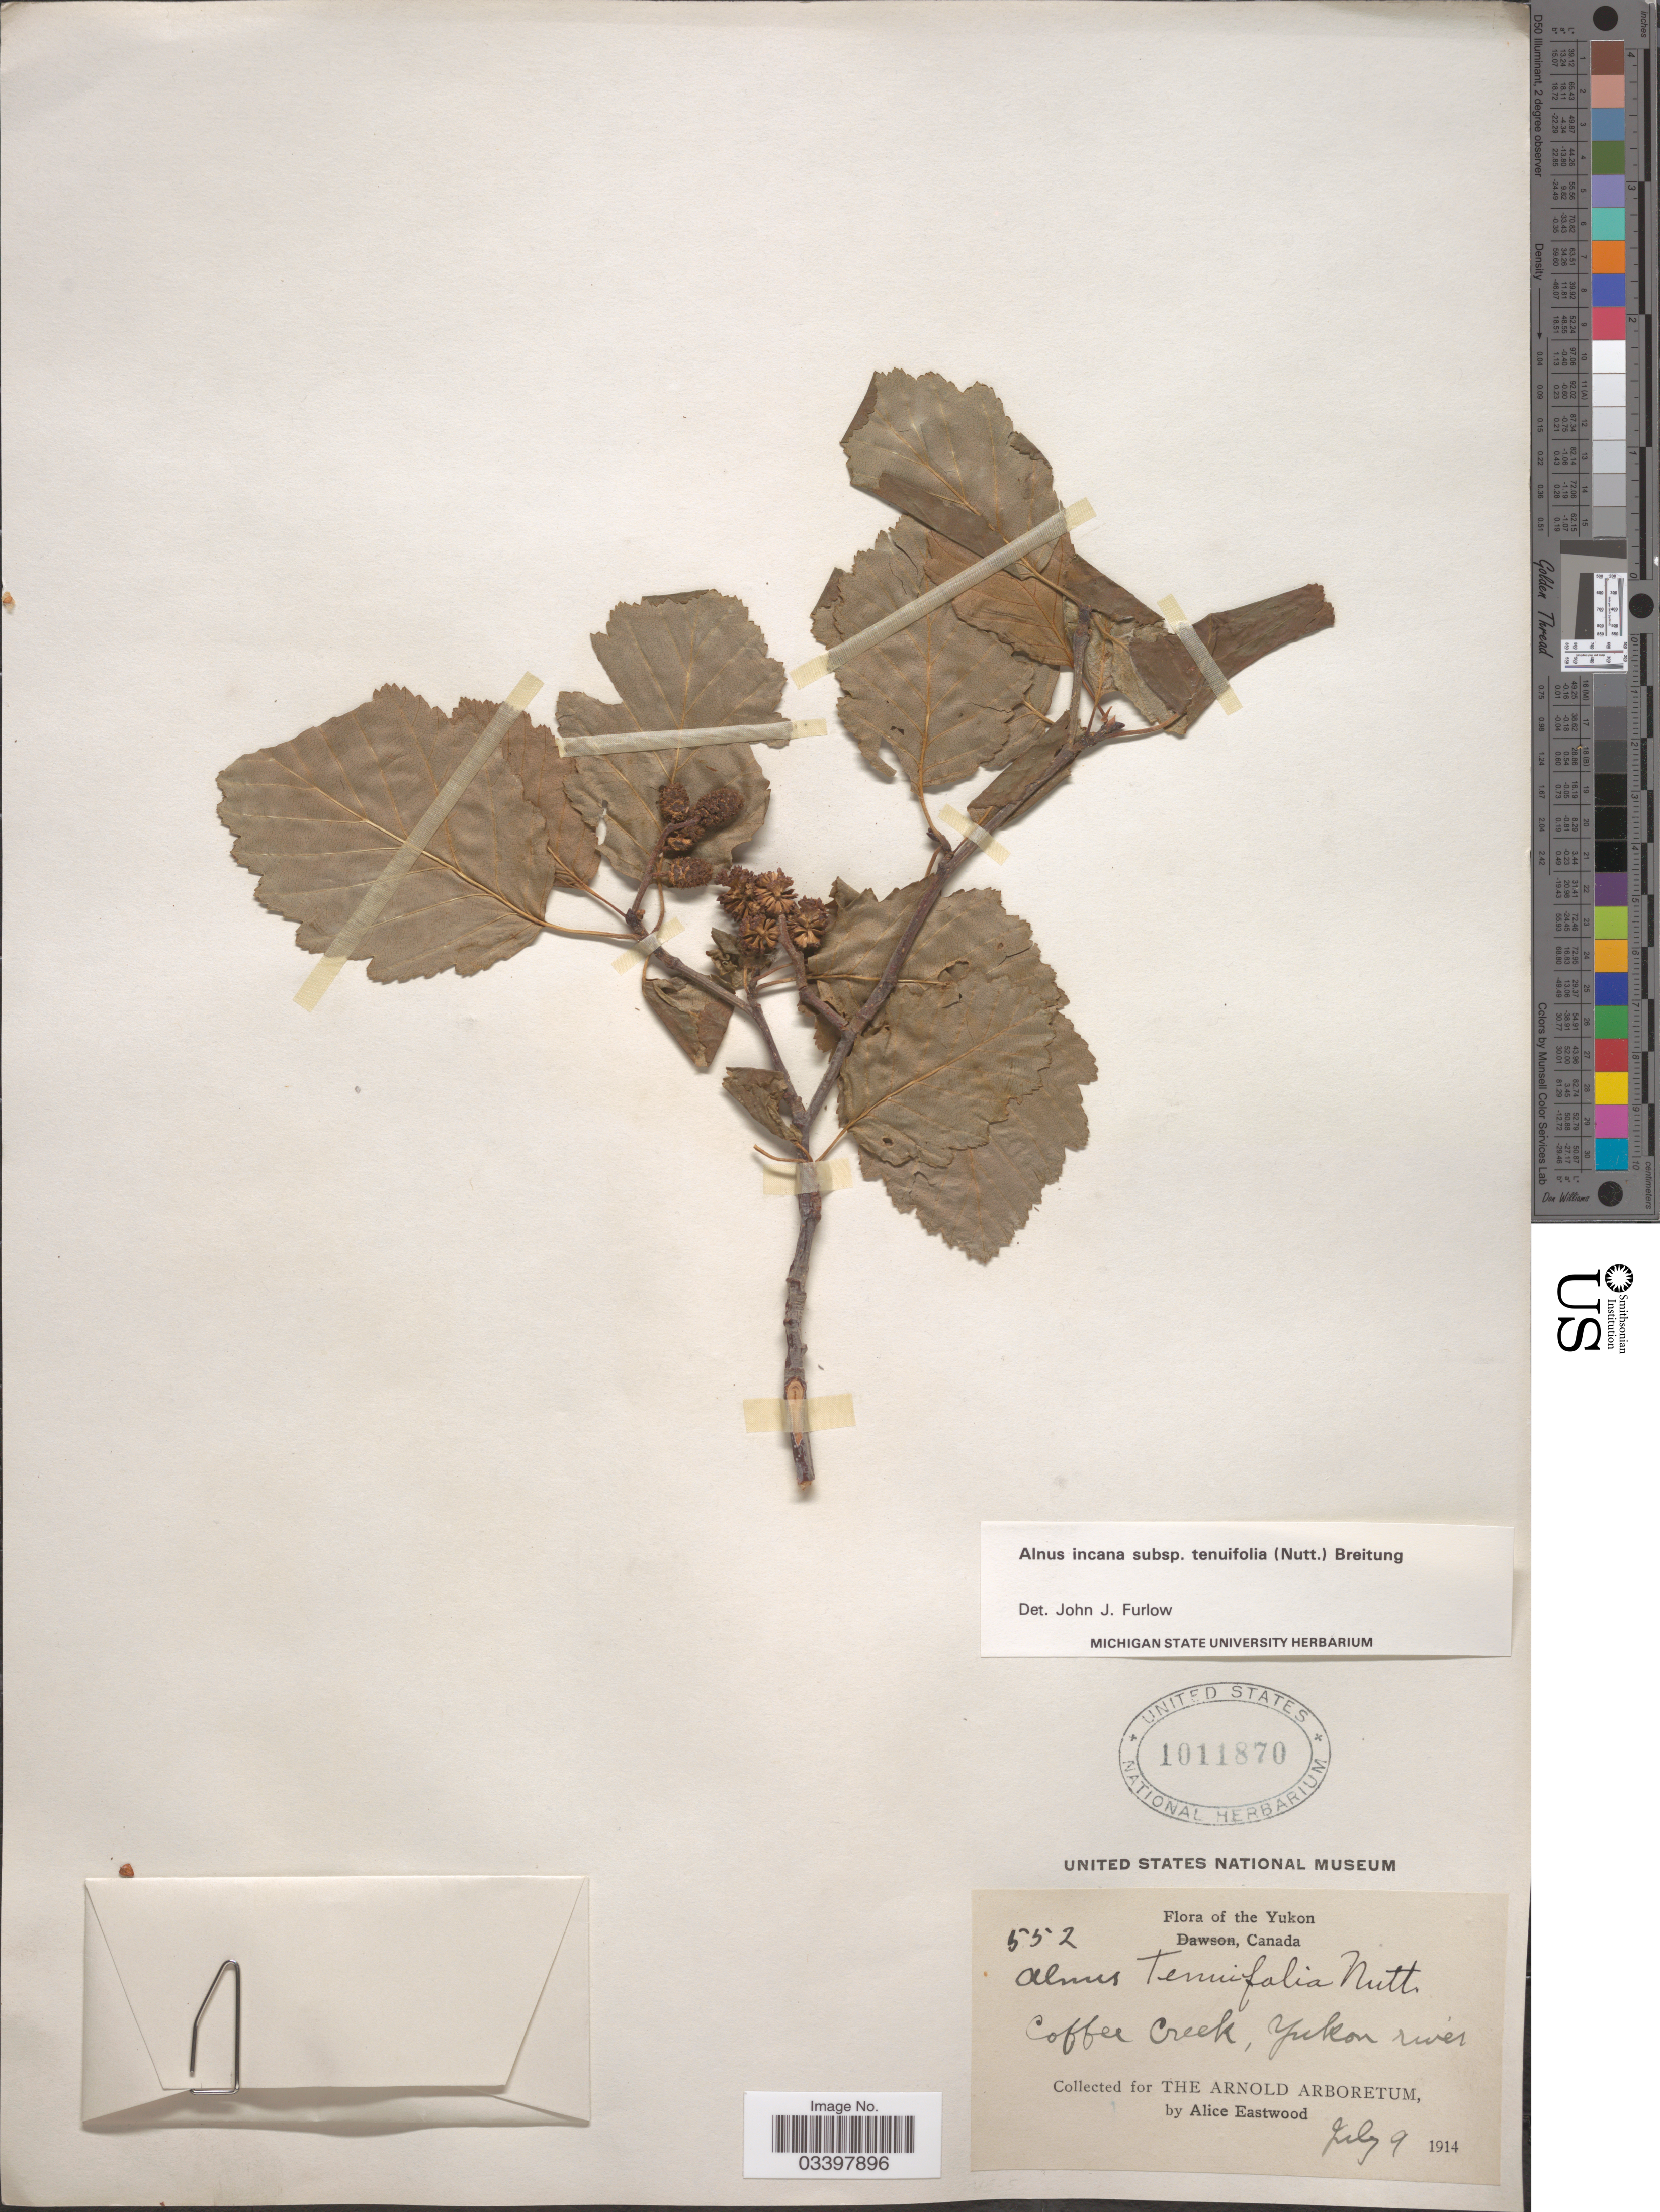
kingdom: Plantae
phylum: Tracheophyta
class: Magnoliopsida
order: Fagales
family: Betulaceae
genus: Alnus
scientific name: Alnus incana subsp. tenuifolia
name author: (Nutt.) Breitung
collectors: A. Eastwood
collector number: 552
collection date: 1914-07-09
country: Canada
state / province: Yukon Territory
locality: Coffee Creek, Yukon river.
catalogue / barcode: US 1011870